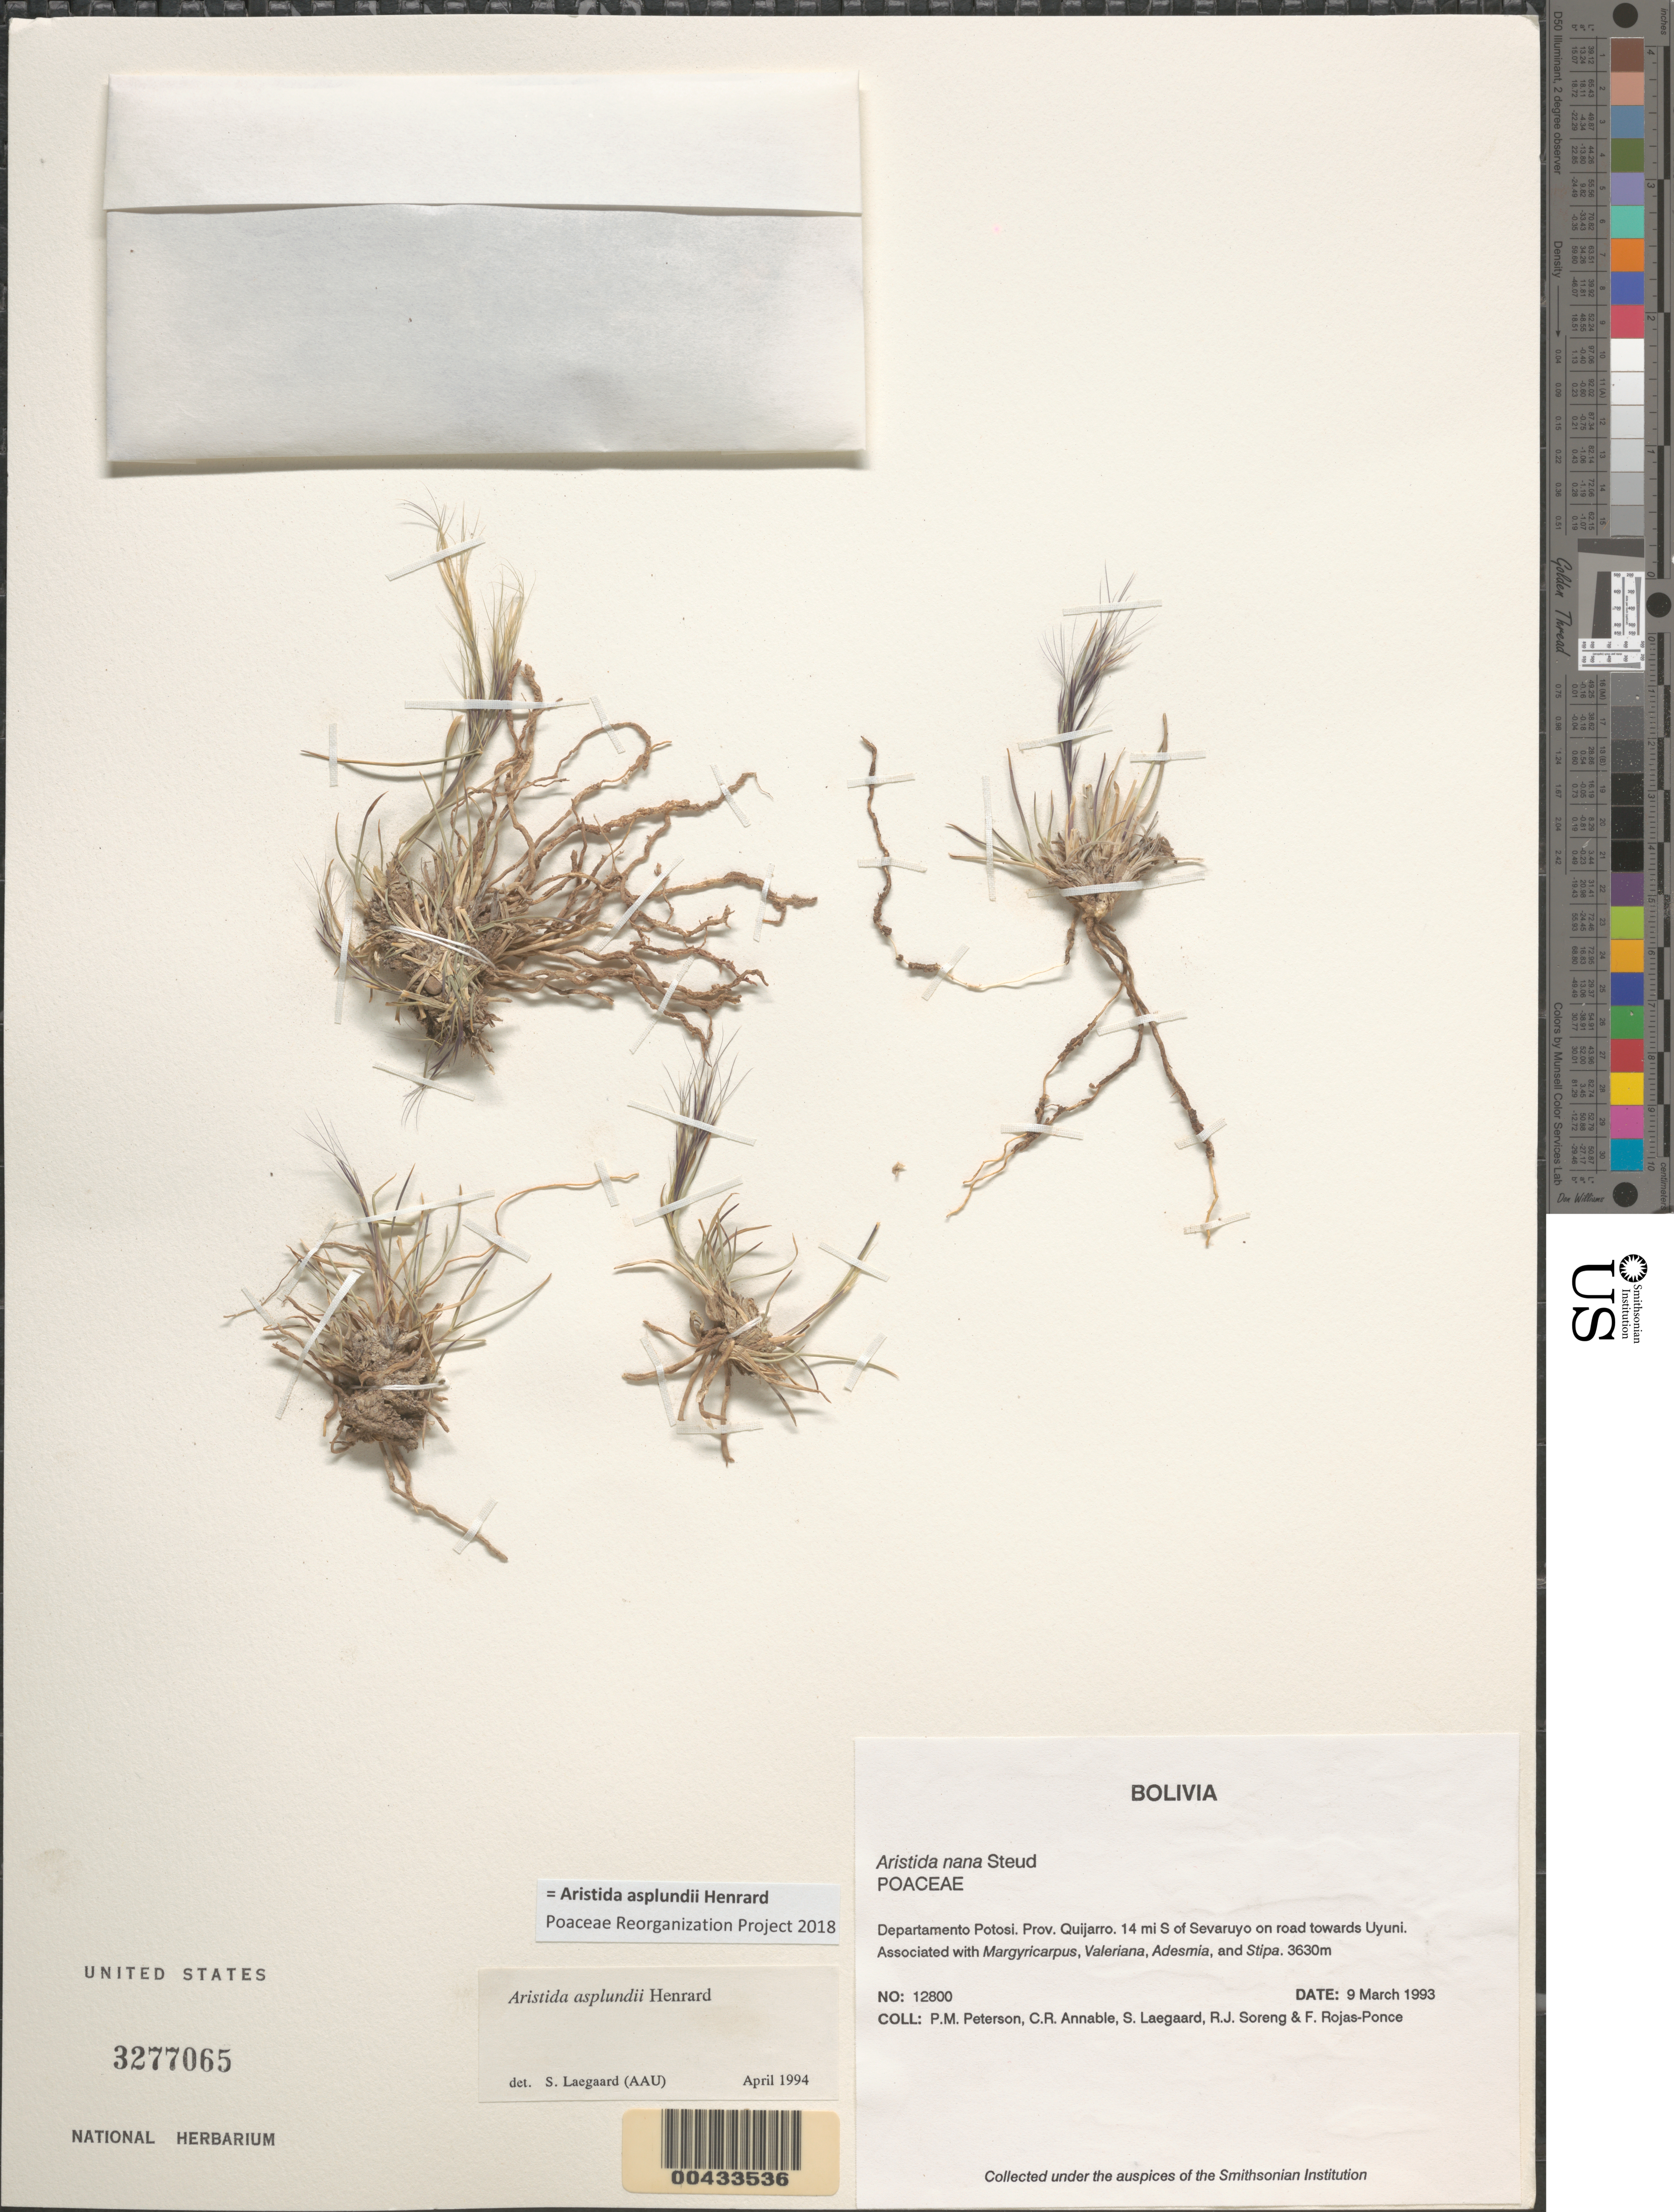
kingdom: Plantae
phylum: Tracheophyta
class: Liliopsida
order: Poales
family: Poaceae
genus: Aristida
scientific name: Aristida asplundii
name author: Henr.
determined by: Poaceae Reorganization Project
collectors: P. M. Peterson, C. R. Annable, S. Lægaard, R. J. Soreng & F. Rojas-Ponce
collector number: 12800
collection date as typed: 09 Mar 1993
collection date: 1993-03-09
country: Bolivia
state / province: Potosí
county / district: Quijarro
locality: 14 mi S of Sevaruyo on road towards Uyuni.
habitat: Associated with Margyricarpus, Valeriana, Adesmia, and Stipa.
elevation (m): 3630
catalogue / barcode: US 3277065